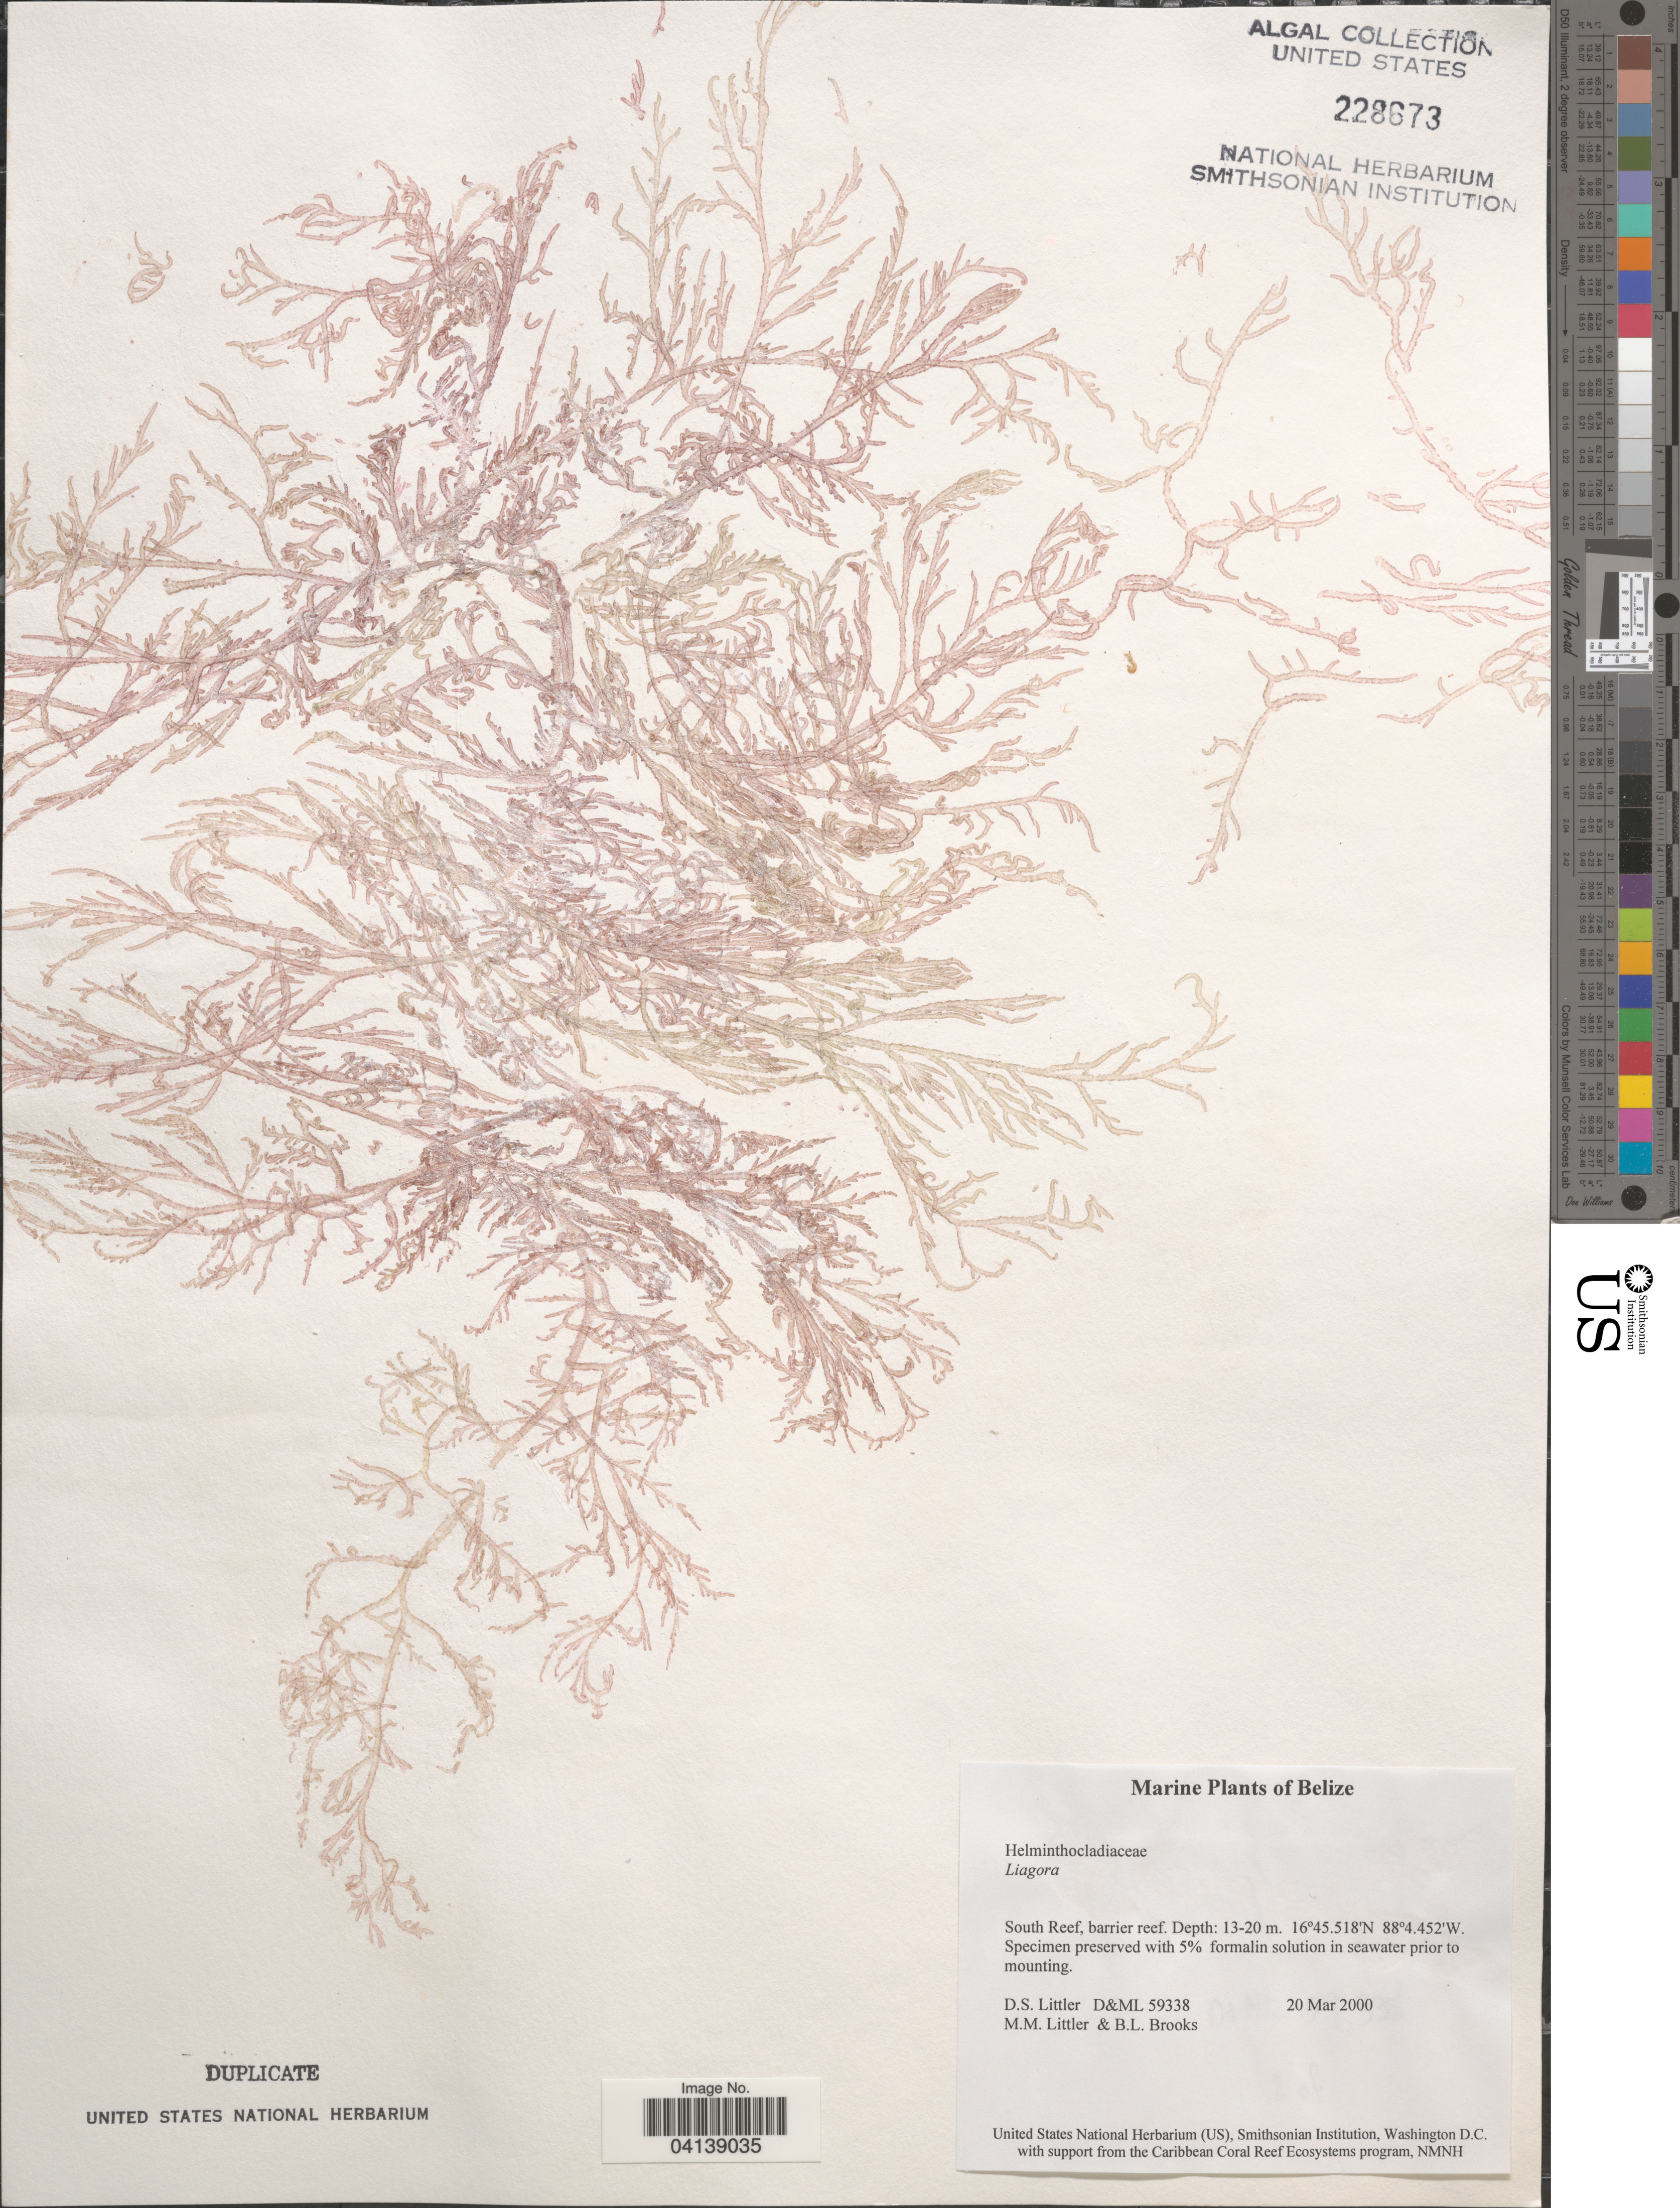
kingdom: Plantae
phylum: Rhodophyta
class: Florideophyceae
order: Nemaliales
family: Liagoraceae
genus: Liagora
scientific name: Liagora sp.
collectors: D. S. Littler & B. Brooks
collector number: D&ML 59338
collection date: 2000-03-20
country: Belize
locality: South Reef, barrier reef.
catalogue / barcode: US 228673